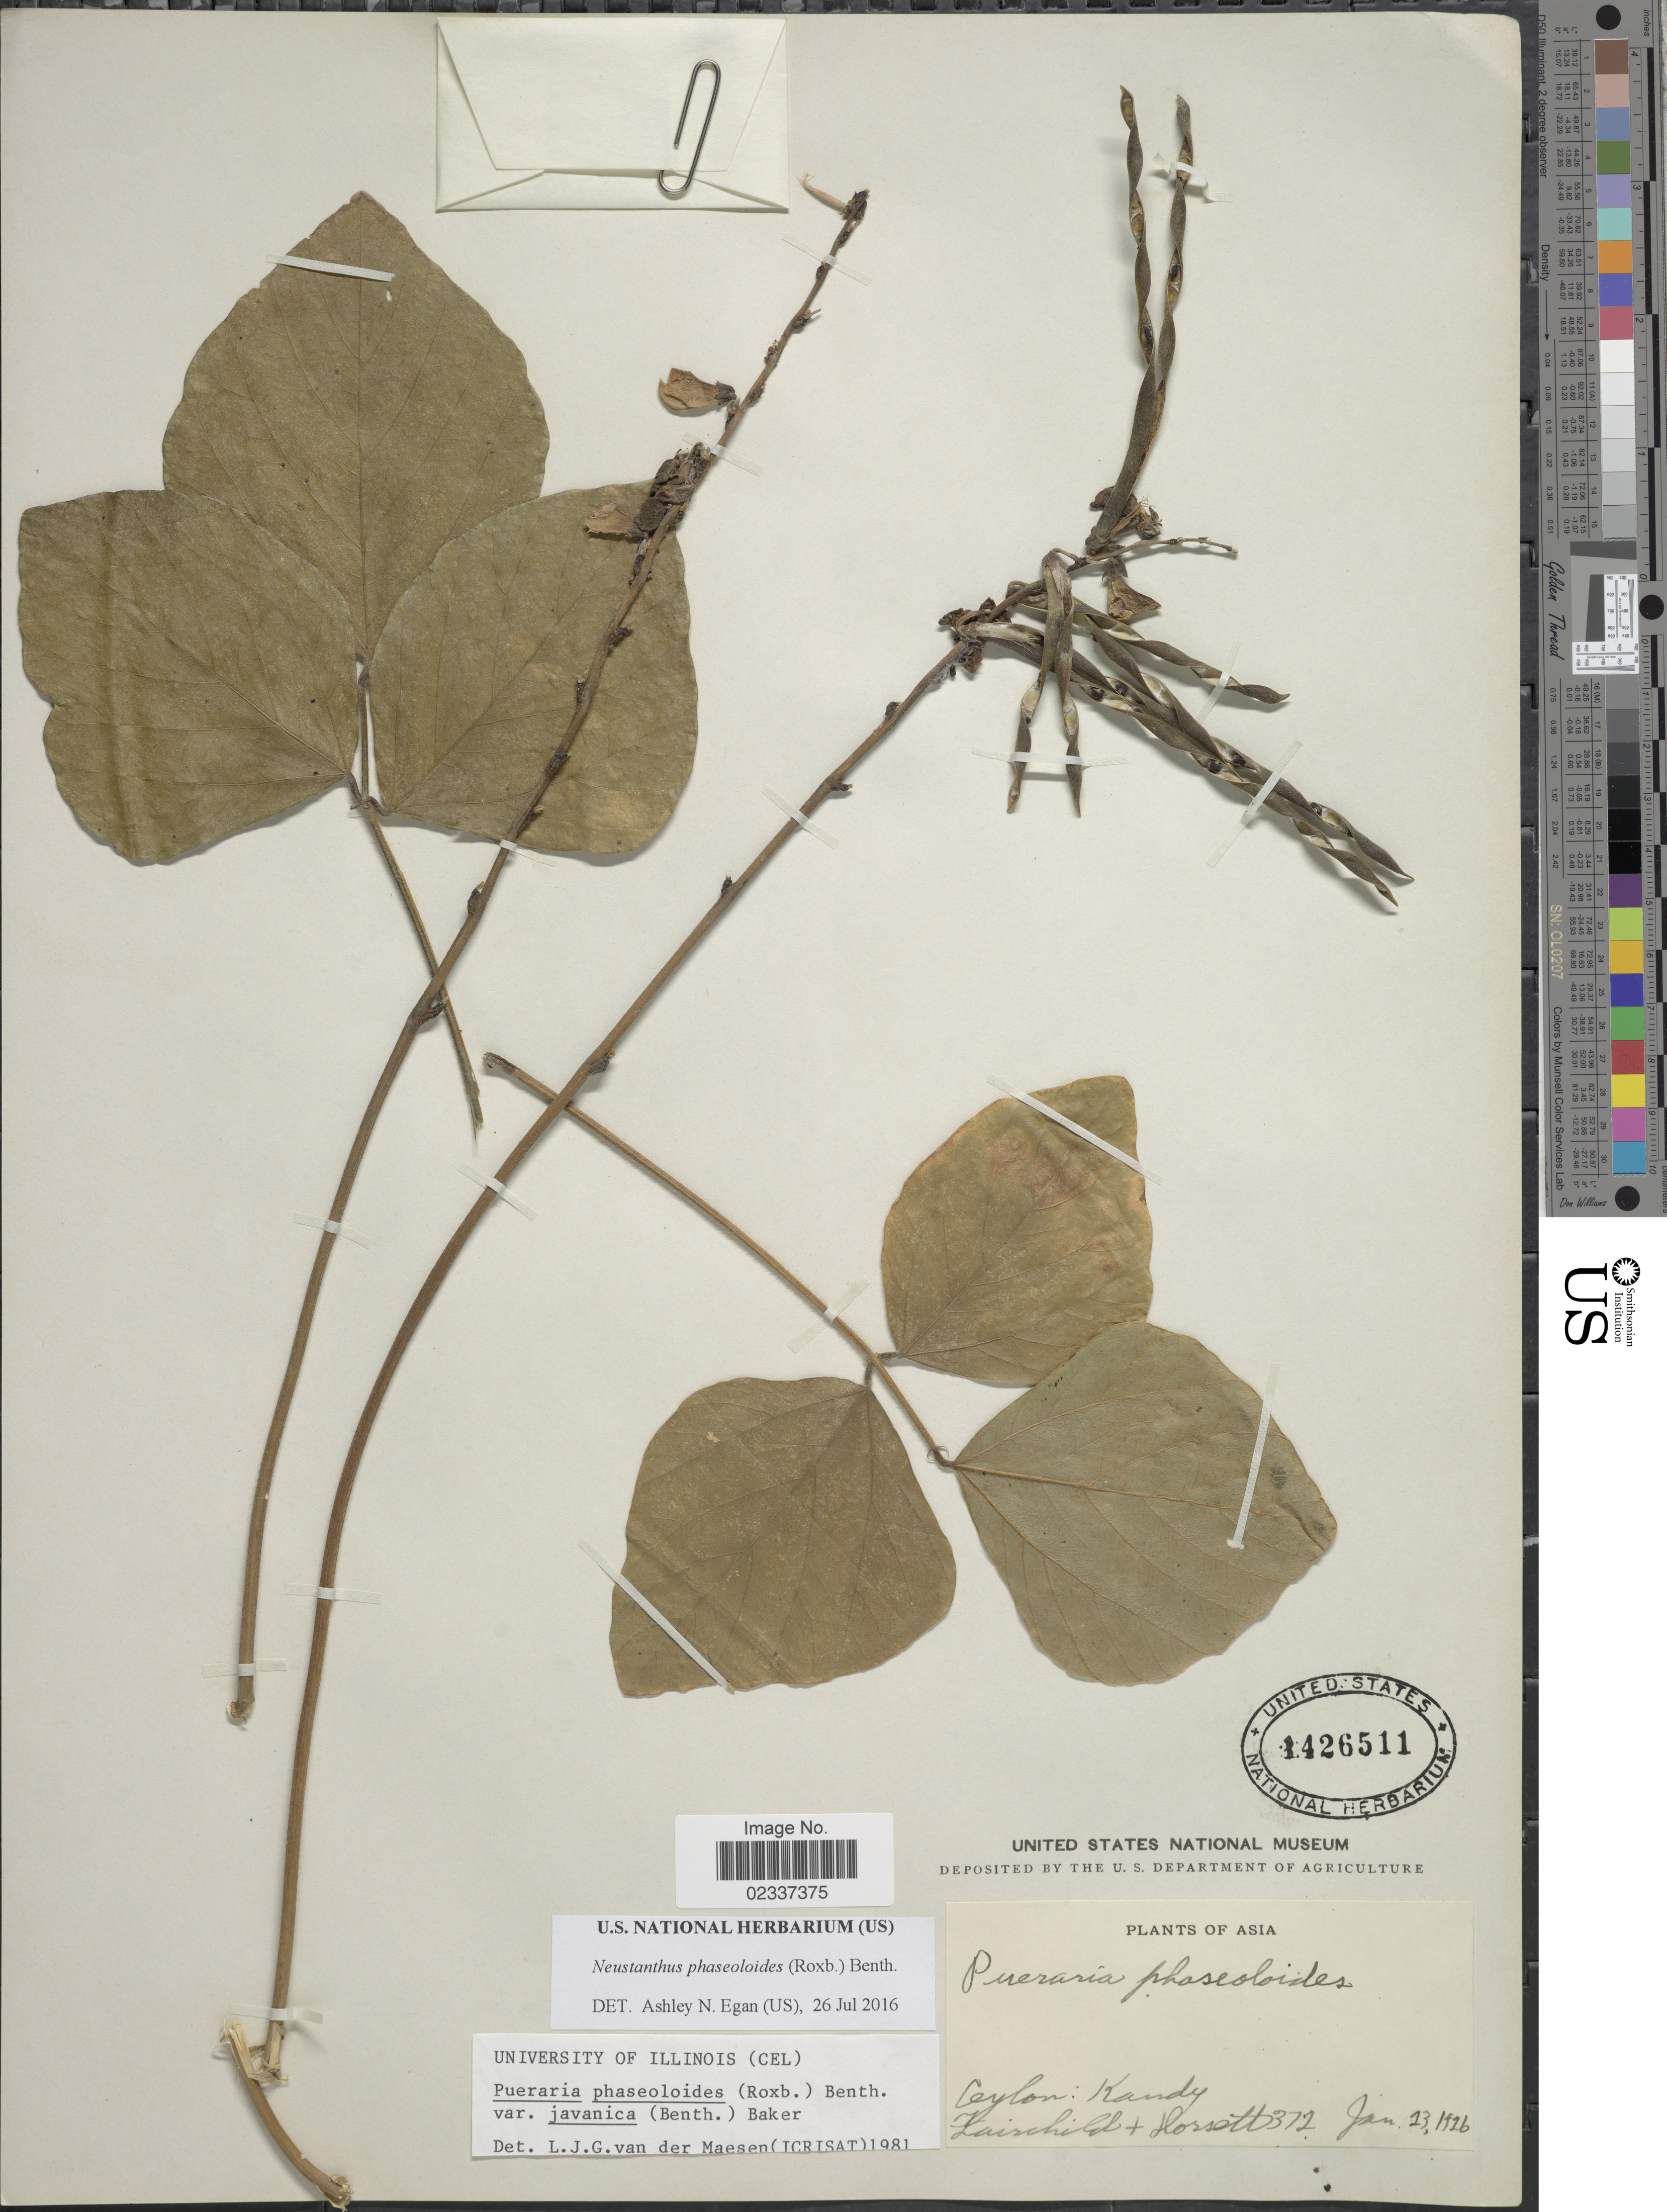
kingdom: Plantae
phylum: Tracheophyta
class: Magnoliopsida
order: Fabales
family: Fabaceae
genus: Neustanthus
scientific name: Neustanthus phaseoloides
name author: (Roxb.) Benth.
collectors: -. Fairchild & -. Horsett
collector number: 372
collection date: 1926-01-13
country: Sri Lanka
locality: Asia, Ceylon: Kandy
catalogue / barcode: US 1426511